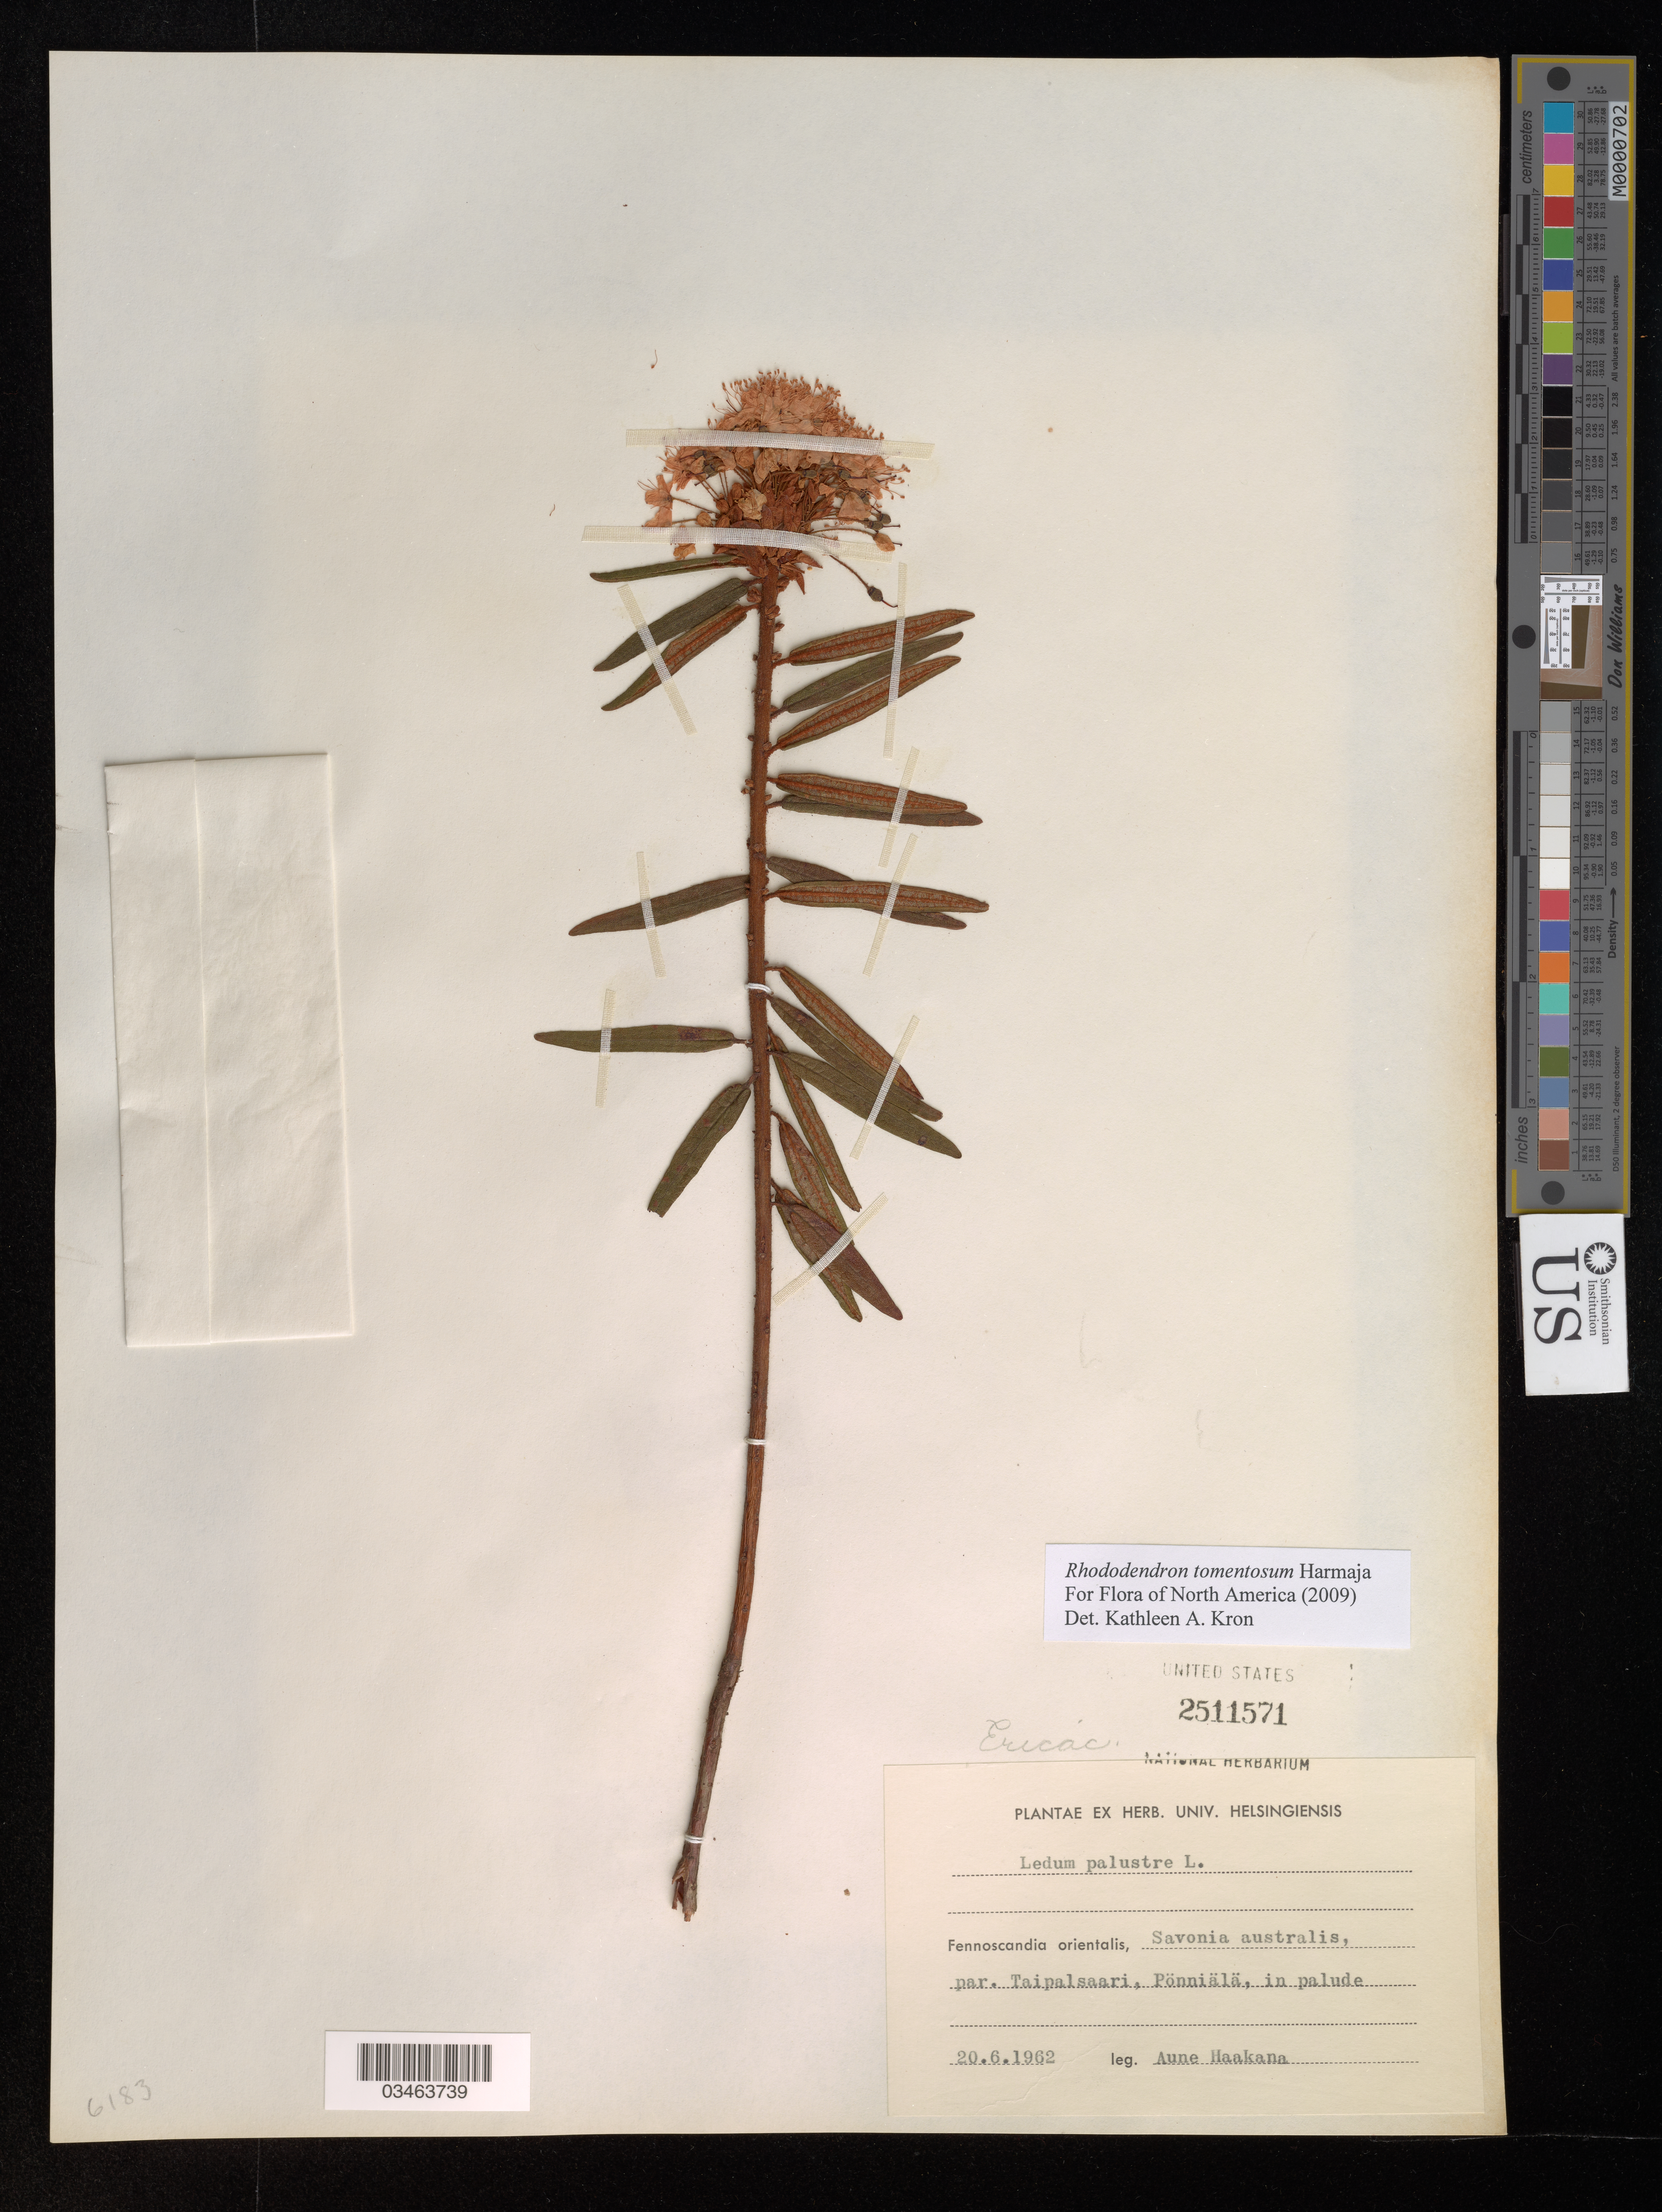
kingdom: Plantae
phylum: Tracheophyta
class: Magnoliopsida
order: Ericales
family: Ericaceae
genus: Ledum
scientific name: Ledum palustre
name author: L.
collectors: A. Haakana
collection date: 1962-06-20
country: Finland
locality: Fennoscandia orientalis, Savonia australis, par. Taipalsaari, Pönniälä, in palude.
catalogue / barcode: US 2511571